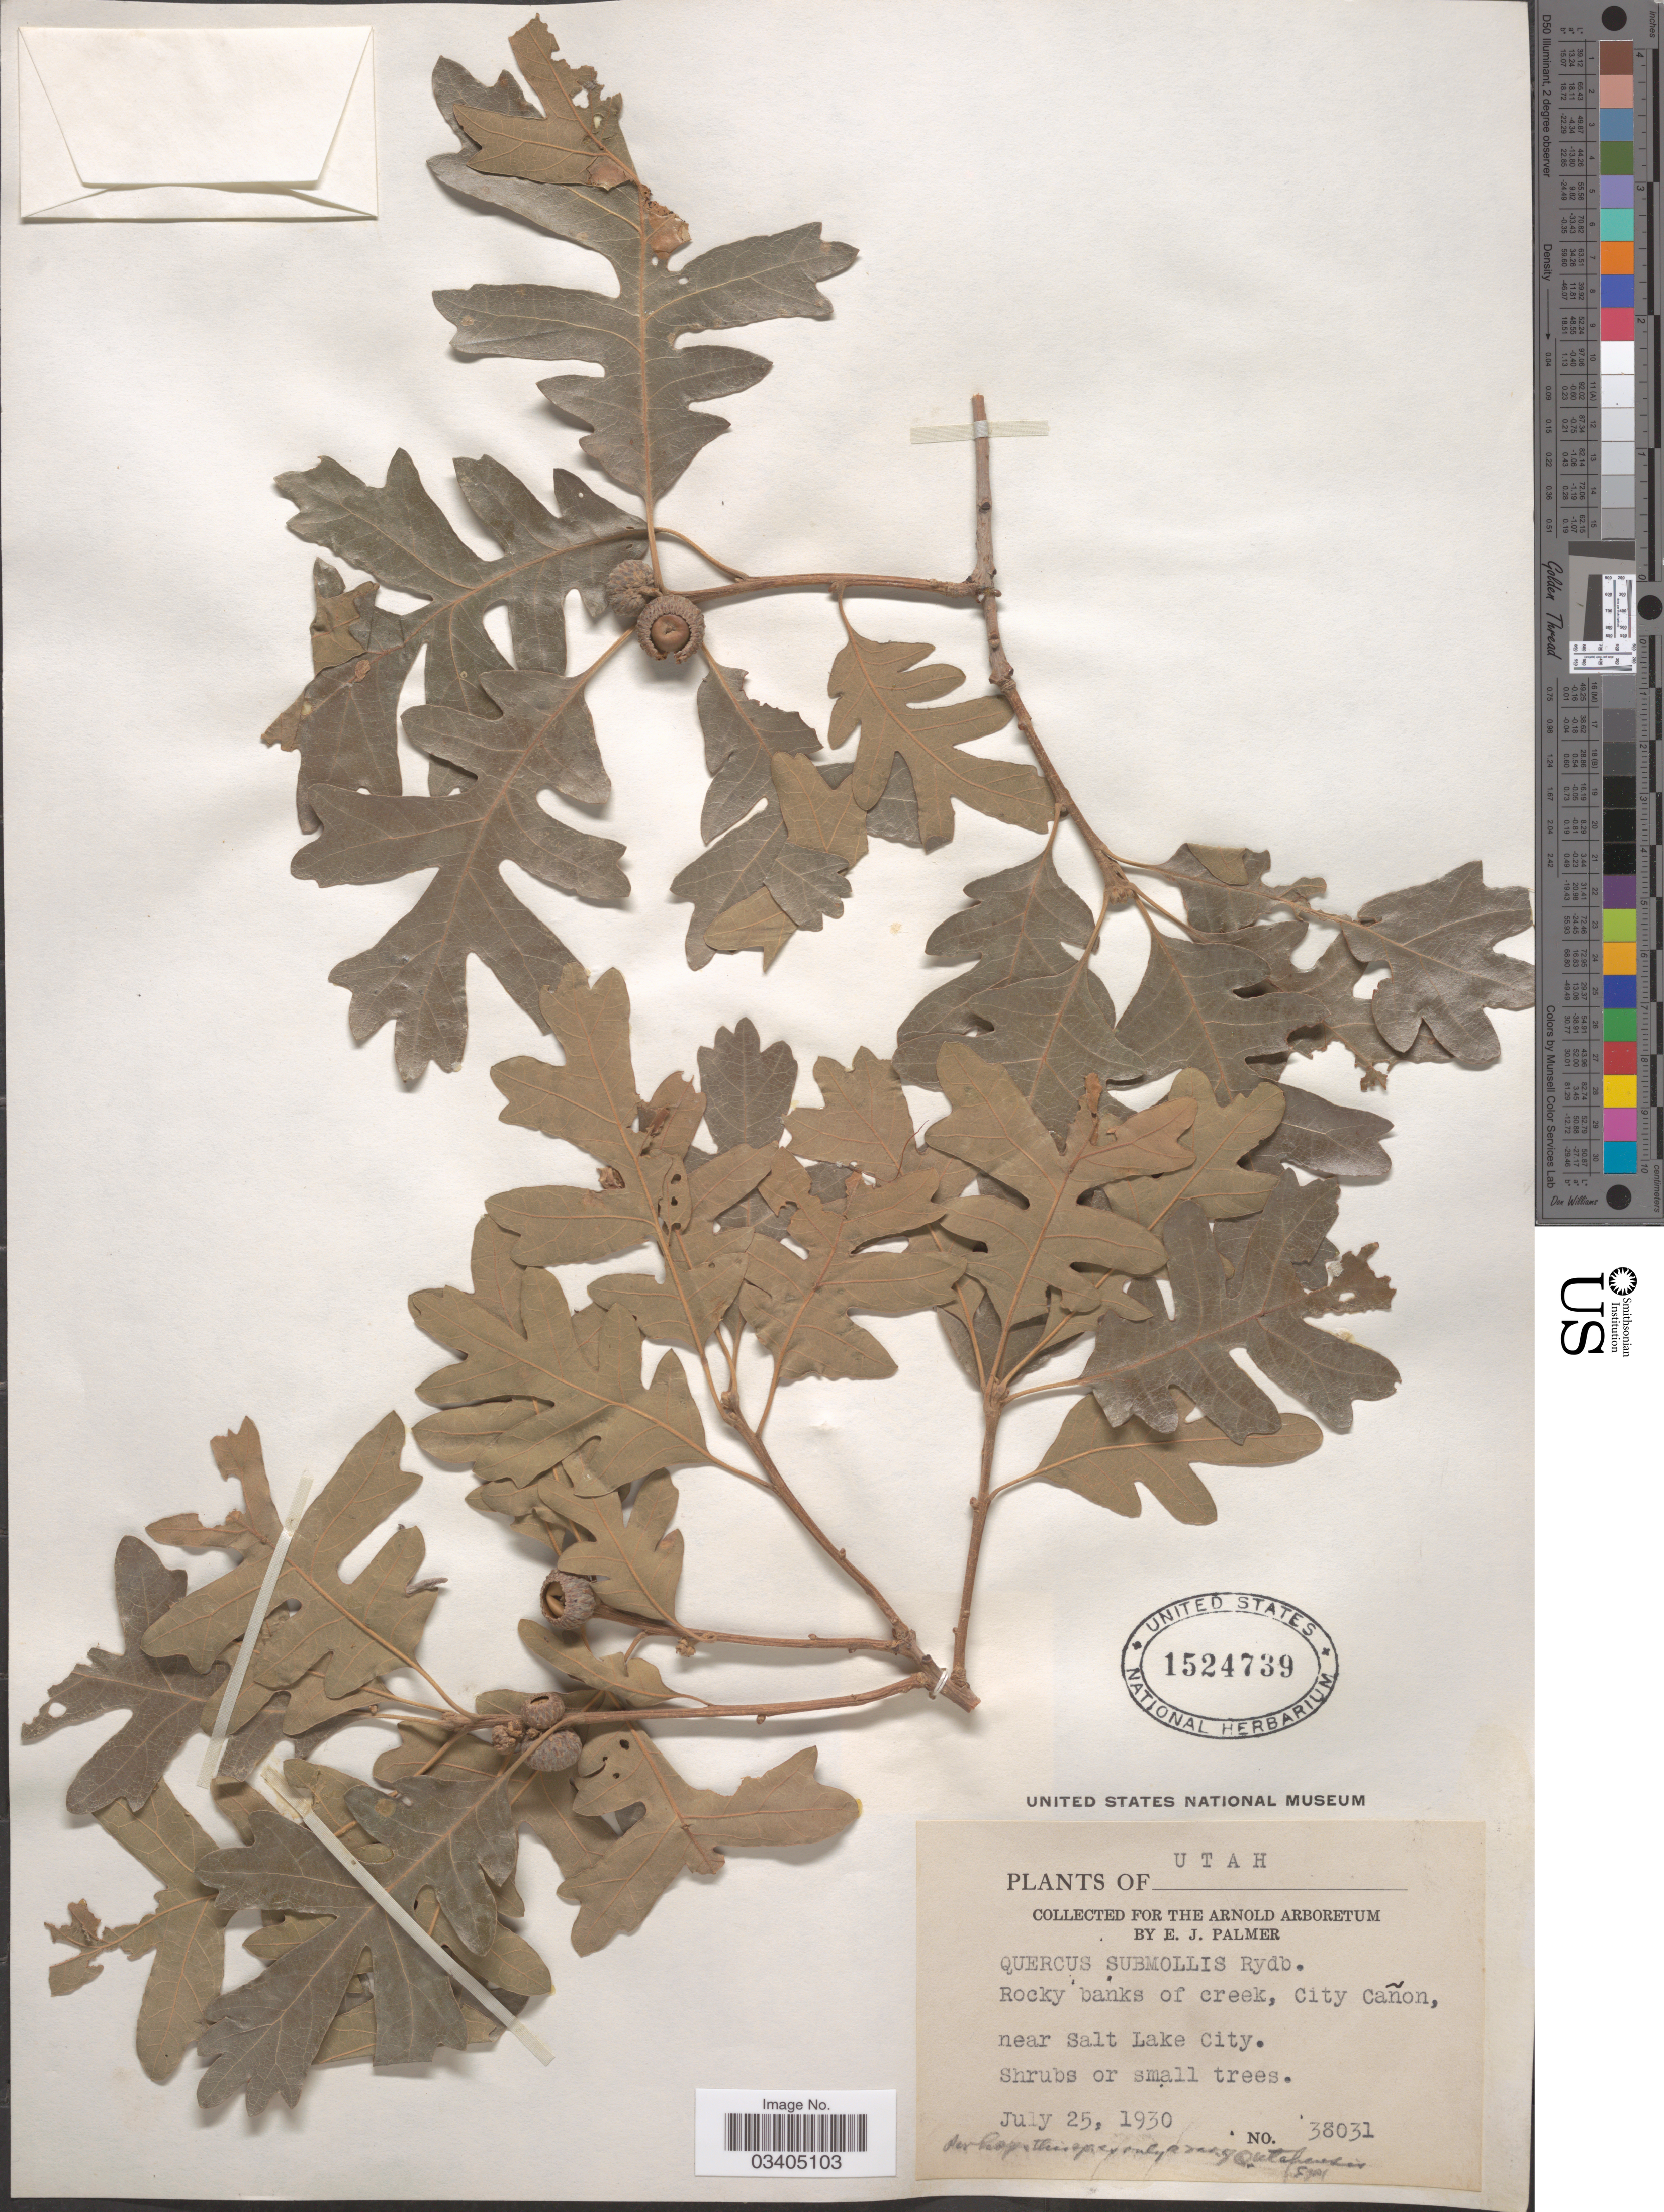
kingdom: Plantae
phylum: Tracheophyta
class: Magnoliopsida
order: Fagales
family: Fagaceae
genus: Quercus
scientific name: Quercus gambelii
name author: Nutt.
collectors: E. J. Palmer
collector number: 38031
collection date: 1930-07-25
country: United States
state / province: Utah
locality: Rocky banks of creek, City Cañon, near Salt Lake City.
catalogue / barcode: US 1524739